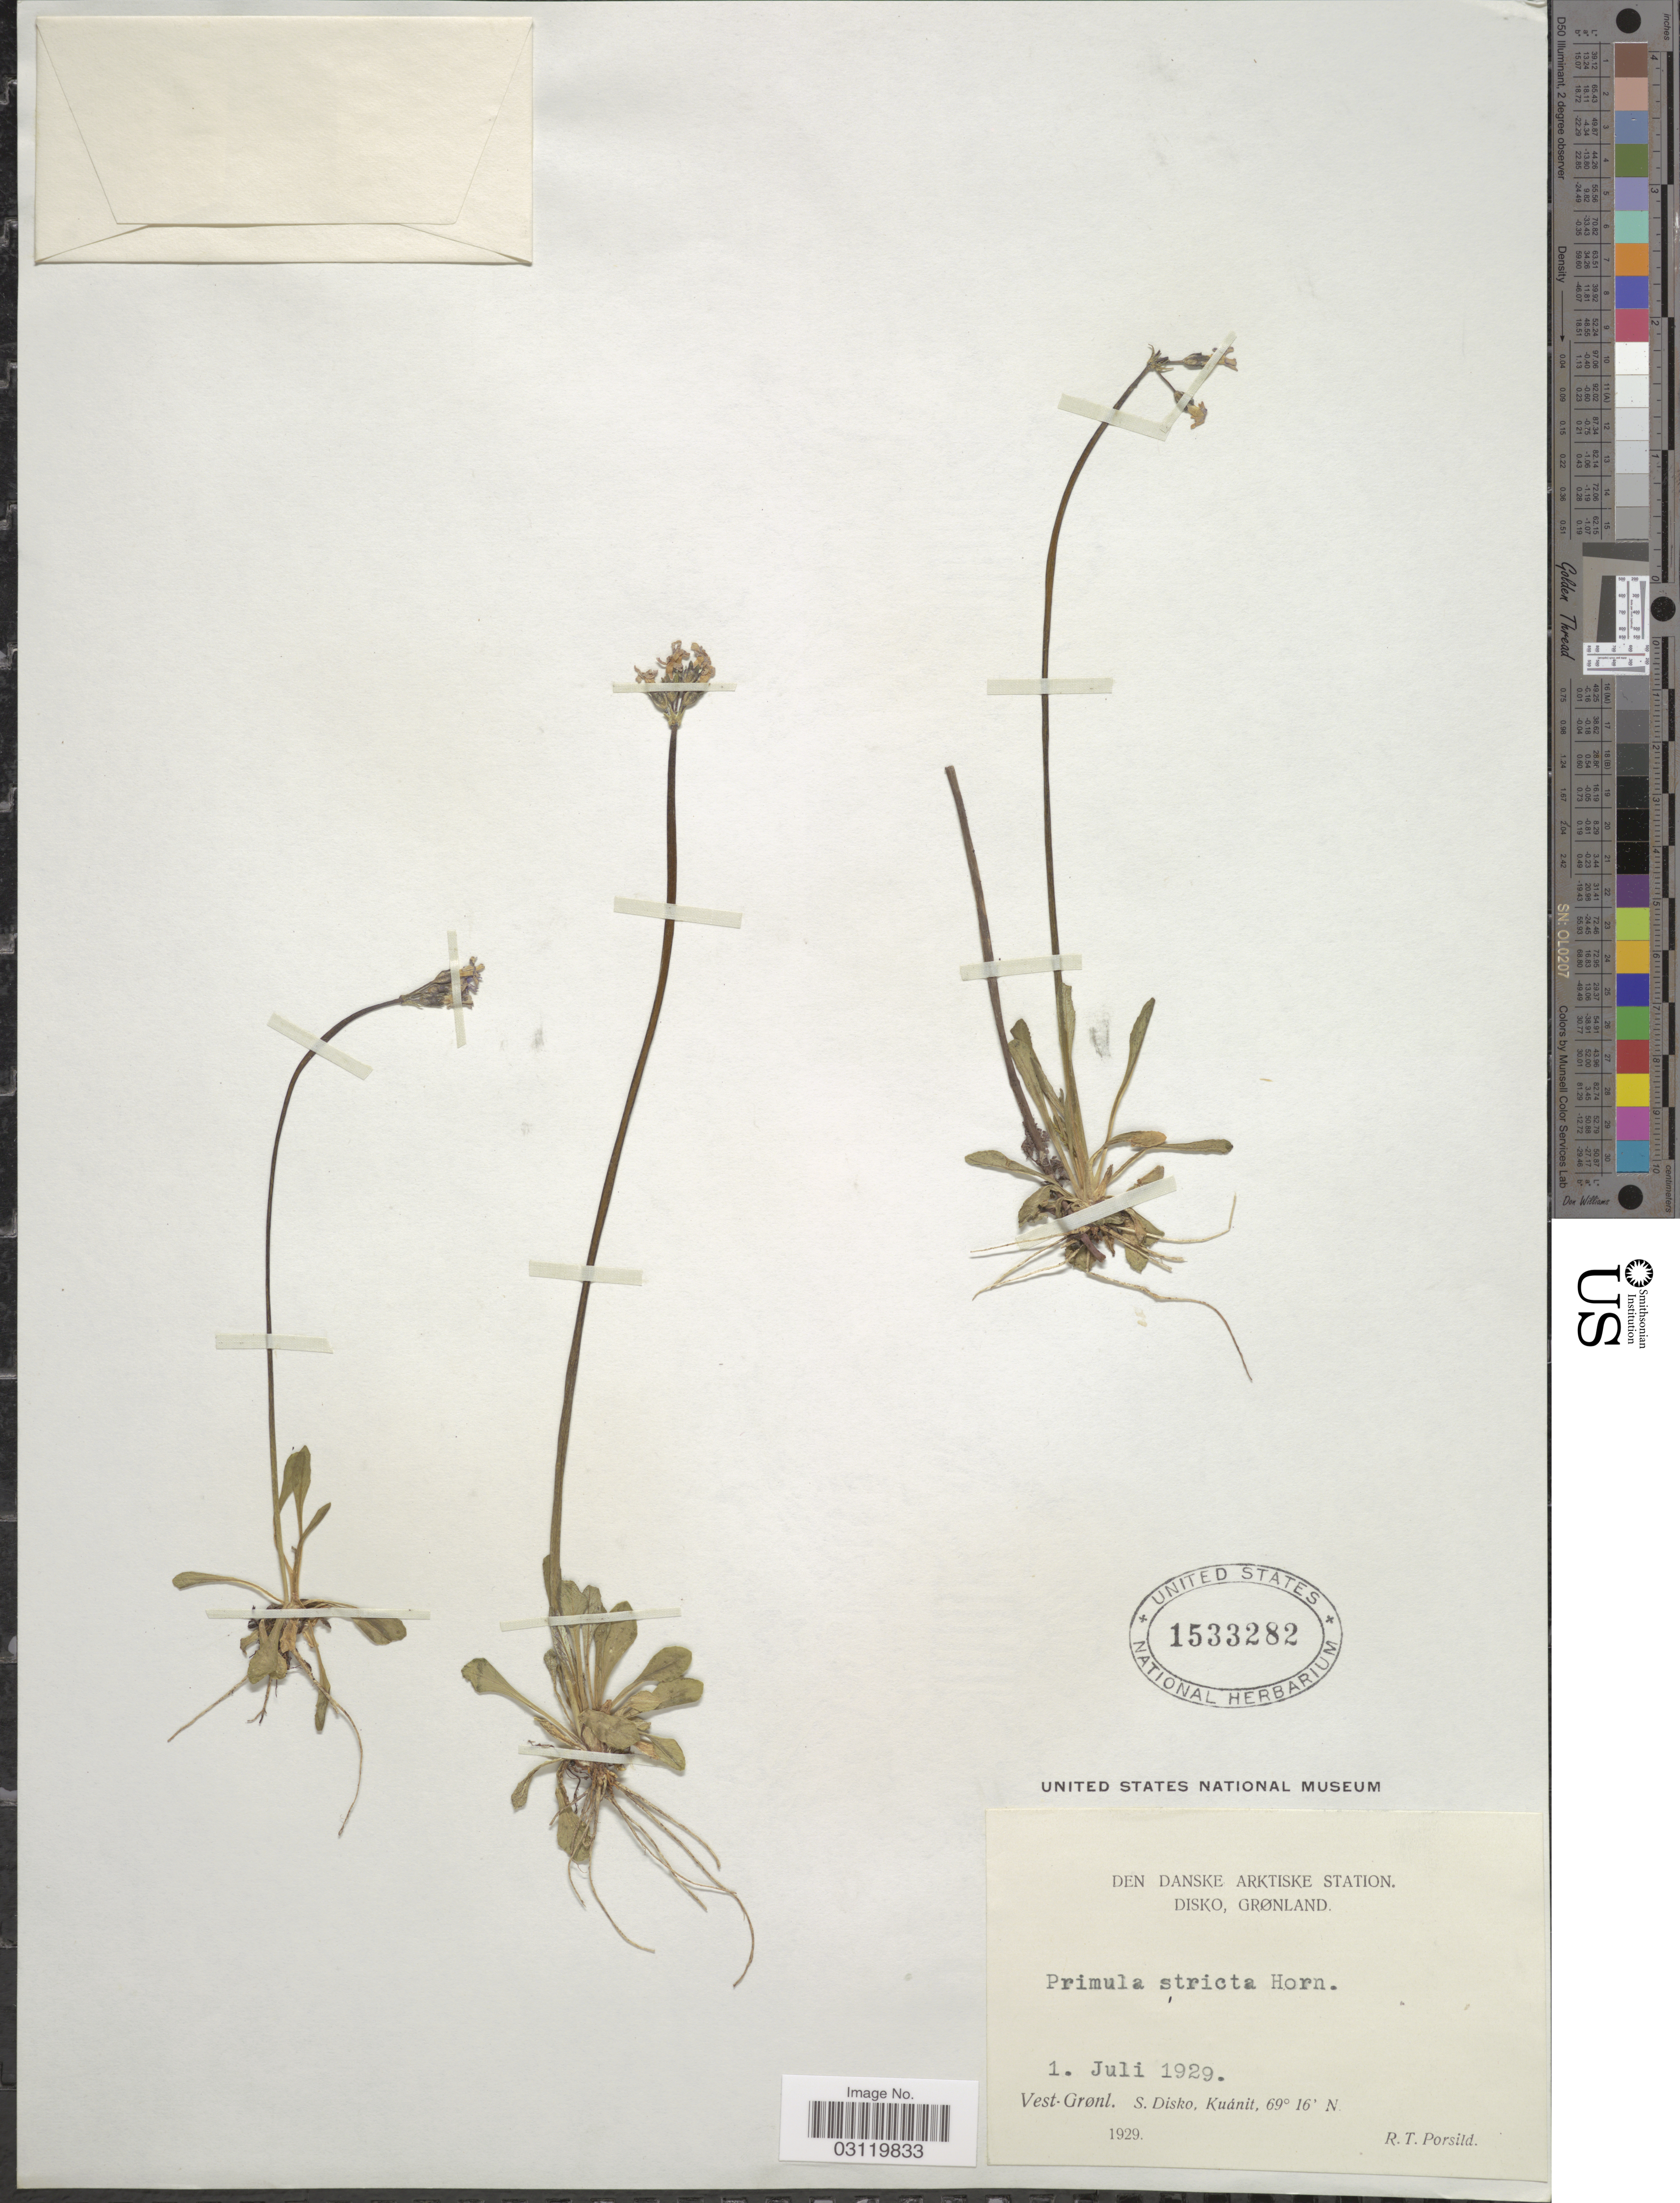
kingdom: Plantae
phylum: Tracheophyta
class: Magnoliopsida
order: Ericales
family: Primulaceae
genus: Primula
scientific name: Primula stricta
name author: Hornem.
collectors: R. T. Porsild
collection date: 1929-07-01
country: Greenland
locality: Den Danske Arktiske Station, Disko, Grønland. Vest-Grønl. S. Disko, Kuánit.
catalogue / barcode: US 1533282